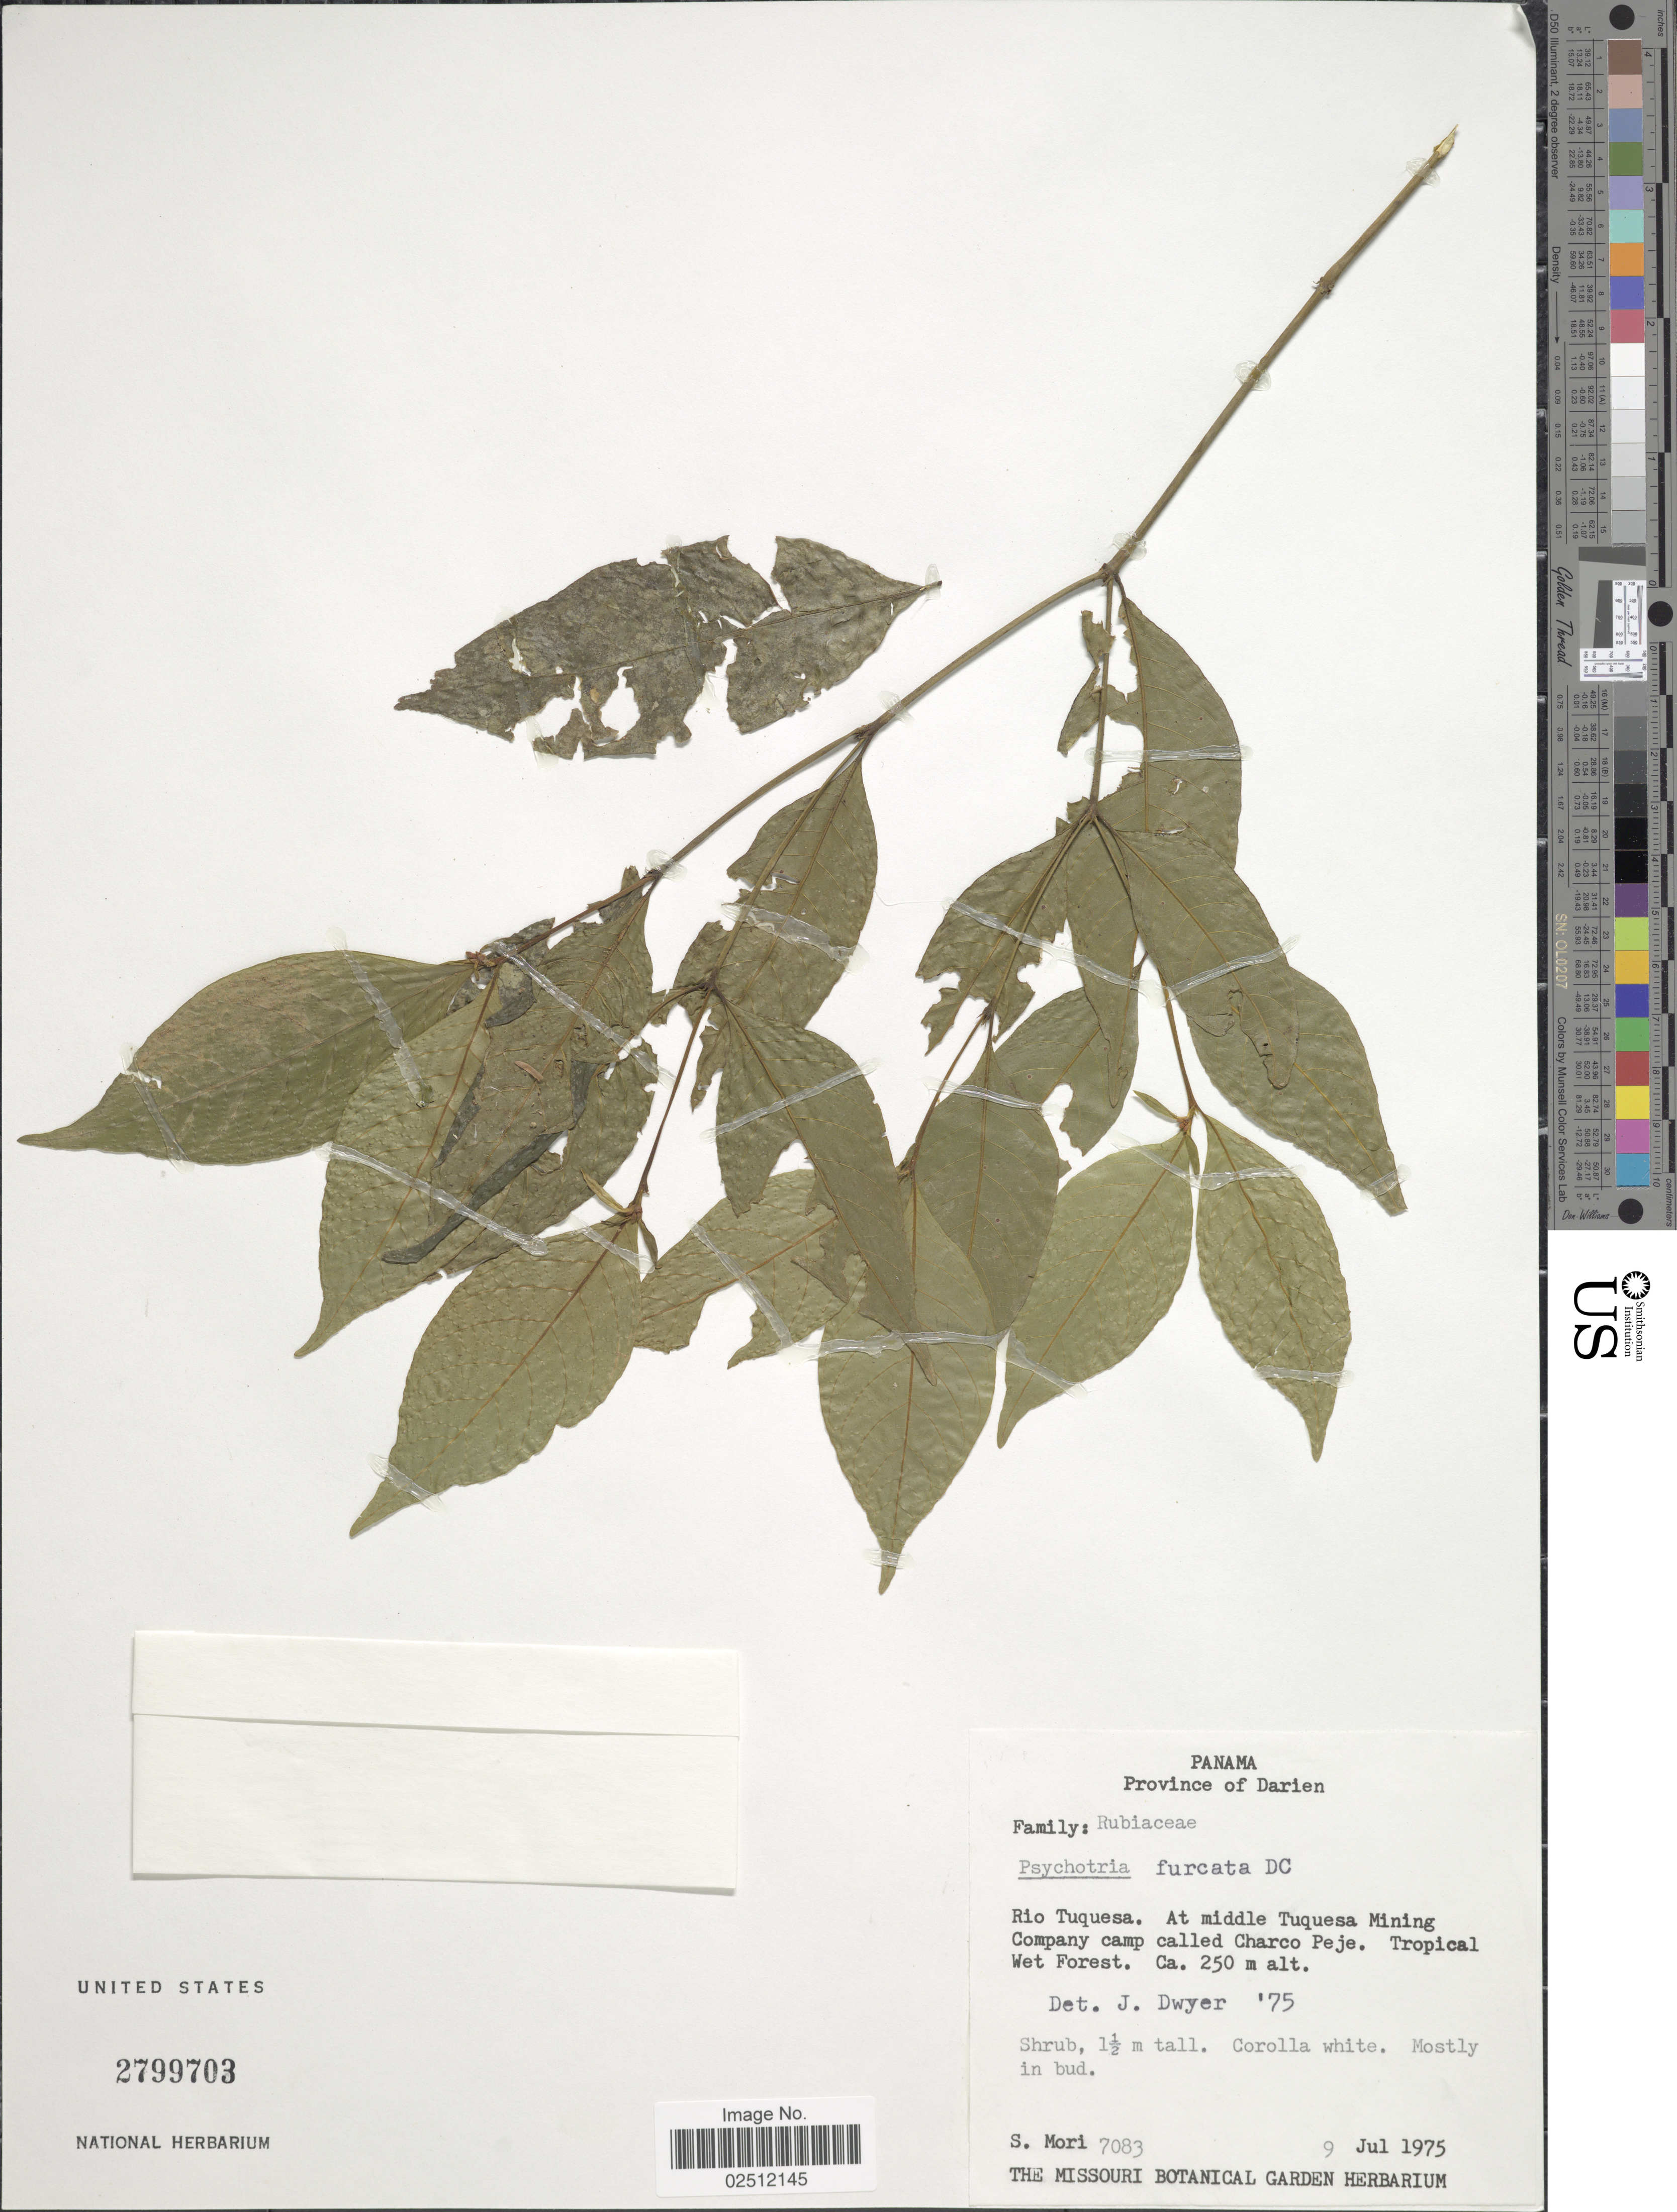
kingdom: Plantae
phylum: Tracheophyta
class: Magnoliopsida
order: Gentianales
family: Rubiaceae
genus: Psychotria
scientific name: Psychotria furcata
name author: DC.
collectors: S. Mori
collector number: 7083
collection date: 1975-07-09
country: Panama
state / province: Darién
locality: Rio Tuquesa. At middle Tuquesa Mining Company camp called Charco Peje. Tropical Wet Forest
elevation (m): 250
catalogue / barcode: US 2799703